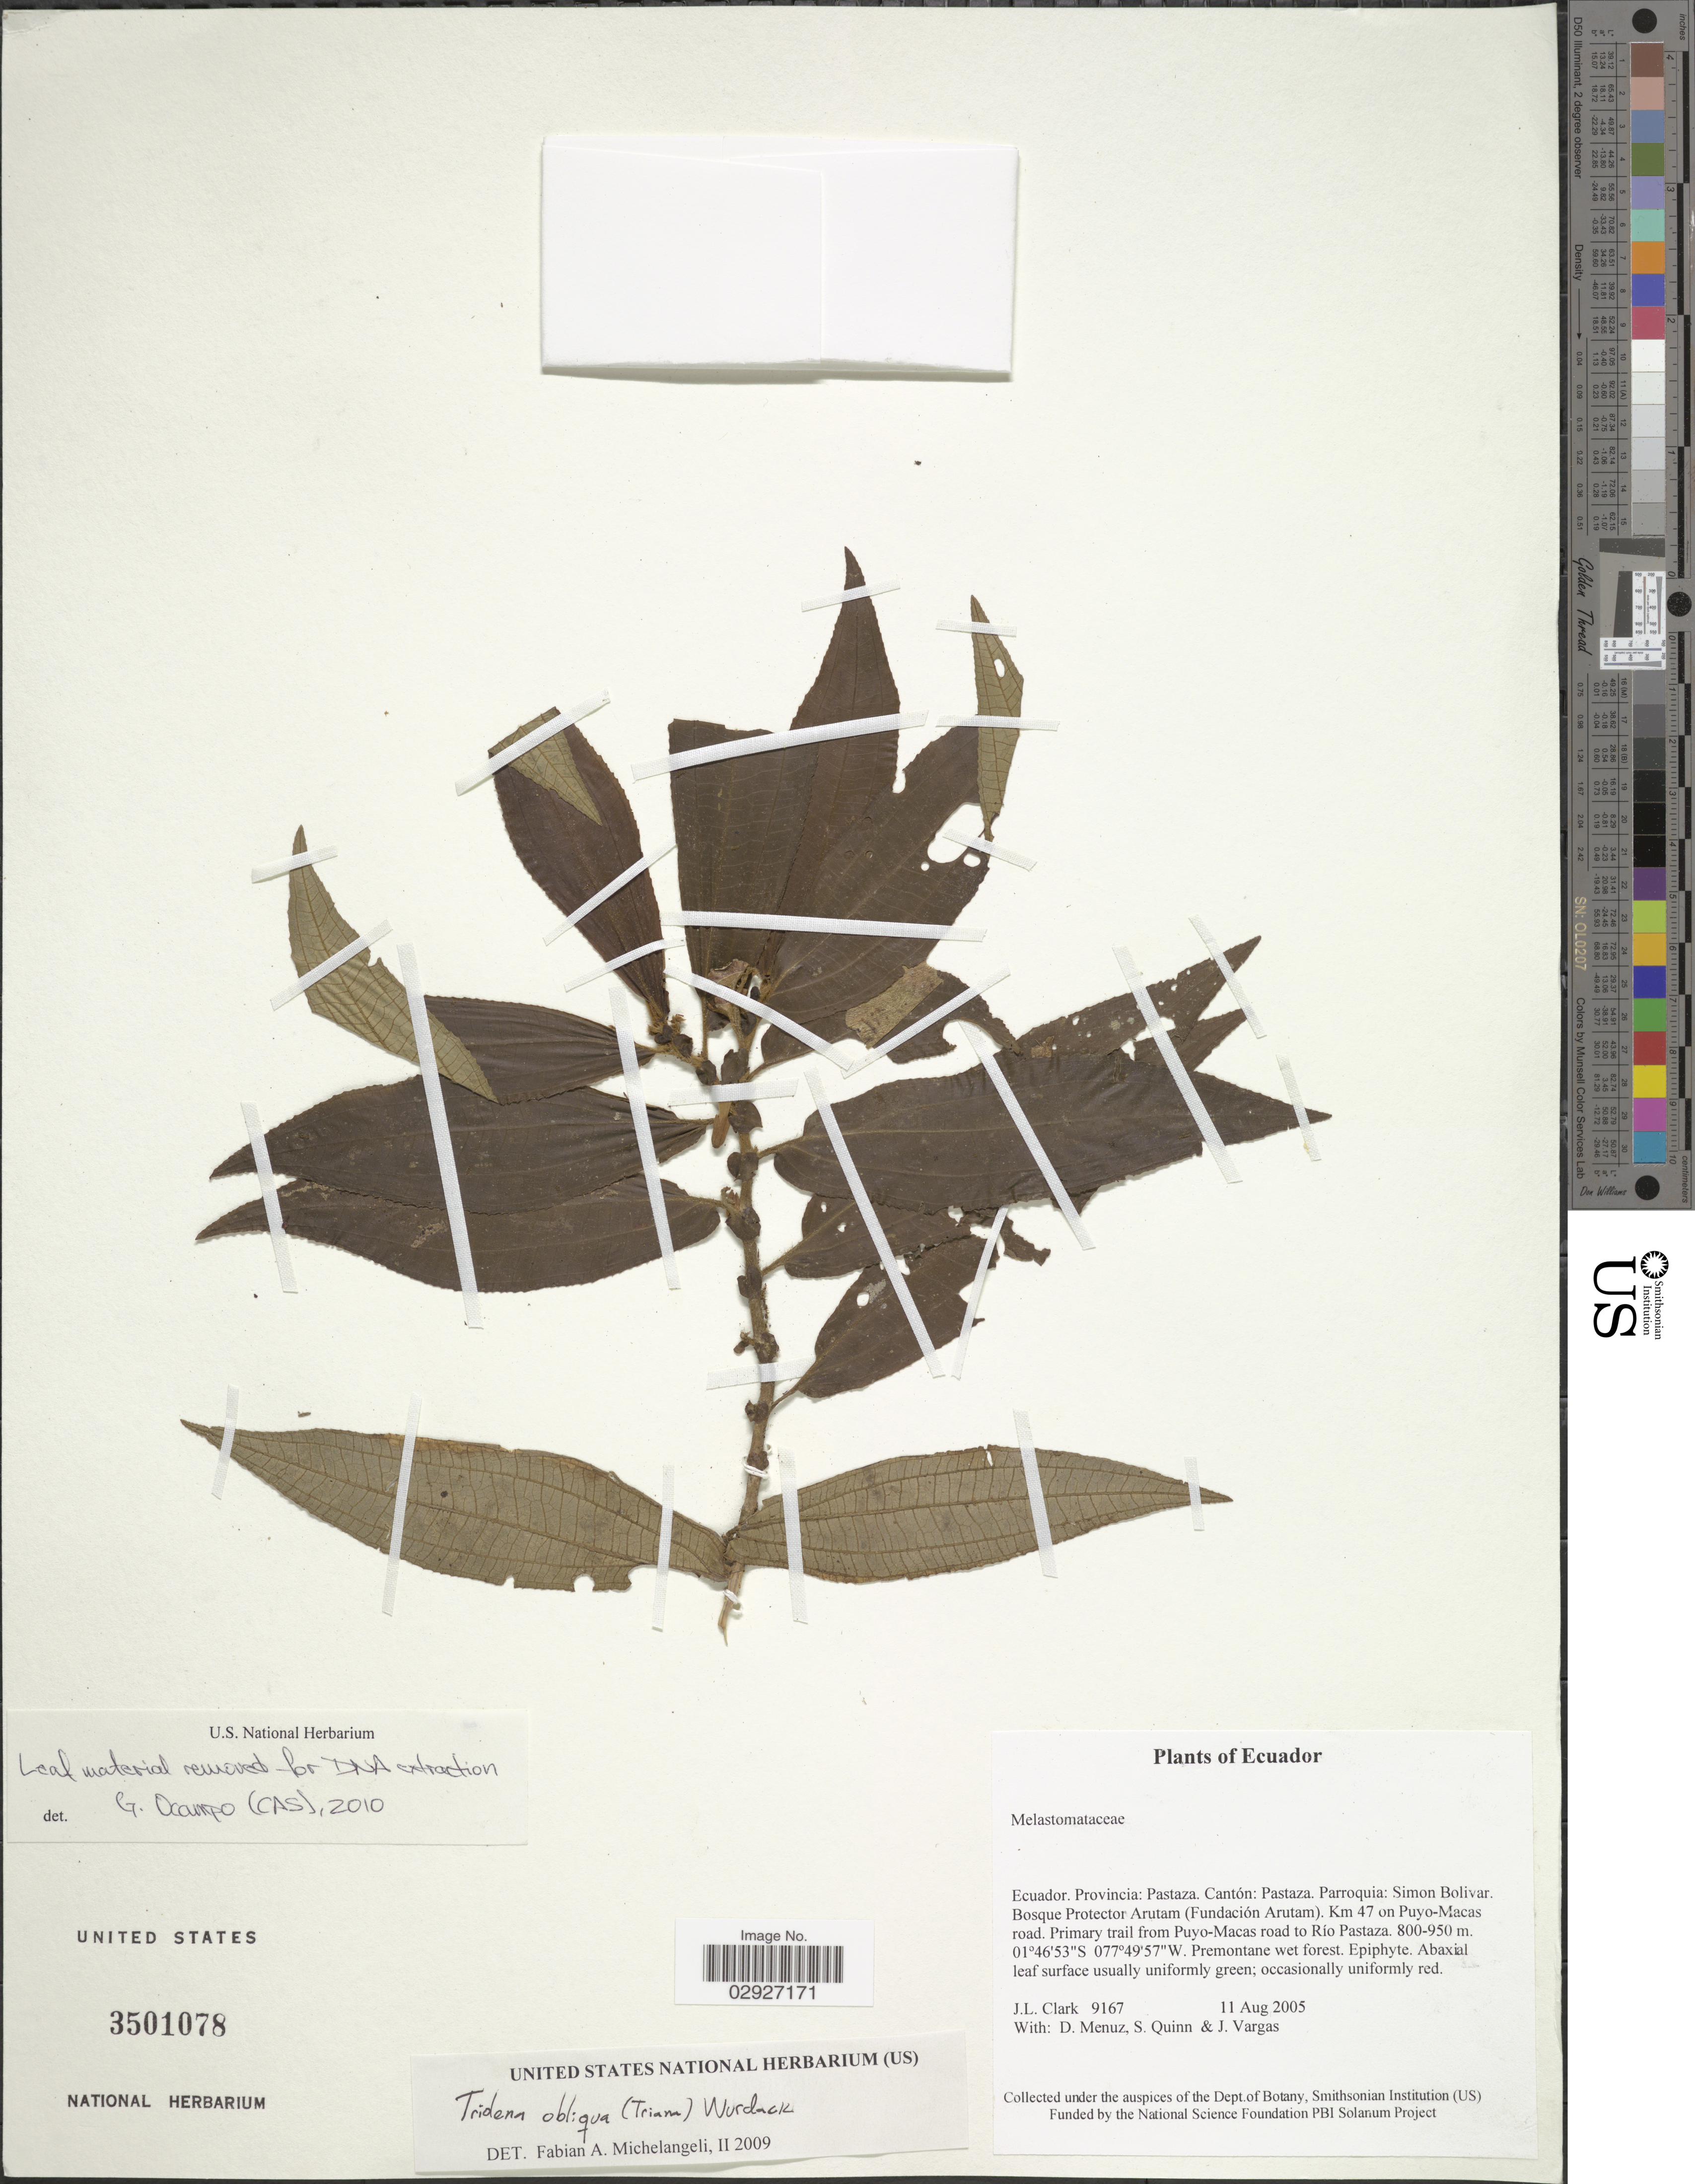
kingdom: Plantae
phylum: Tracheophyta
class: Magnoliopsida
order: Myrtales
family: Melastomataceae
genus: Triolena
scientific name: Triolena obliqua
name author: (Triana) Wurdack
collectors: J. L. Clark, D. Menuz, S. Quinn & J. Vargas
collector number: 9167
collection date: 2005-08-11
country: Ecuador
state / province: Pastaza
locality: Cantón Pastaza, Parroquia Simon Bolivar, Bosque Protector Arutam (Fundación Arutam), Km 47 on Puyo-Macas road, Primary trail from Puyo-Macas road to Río Pastaza.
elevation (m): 800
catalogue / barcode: US 3501078